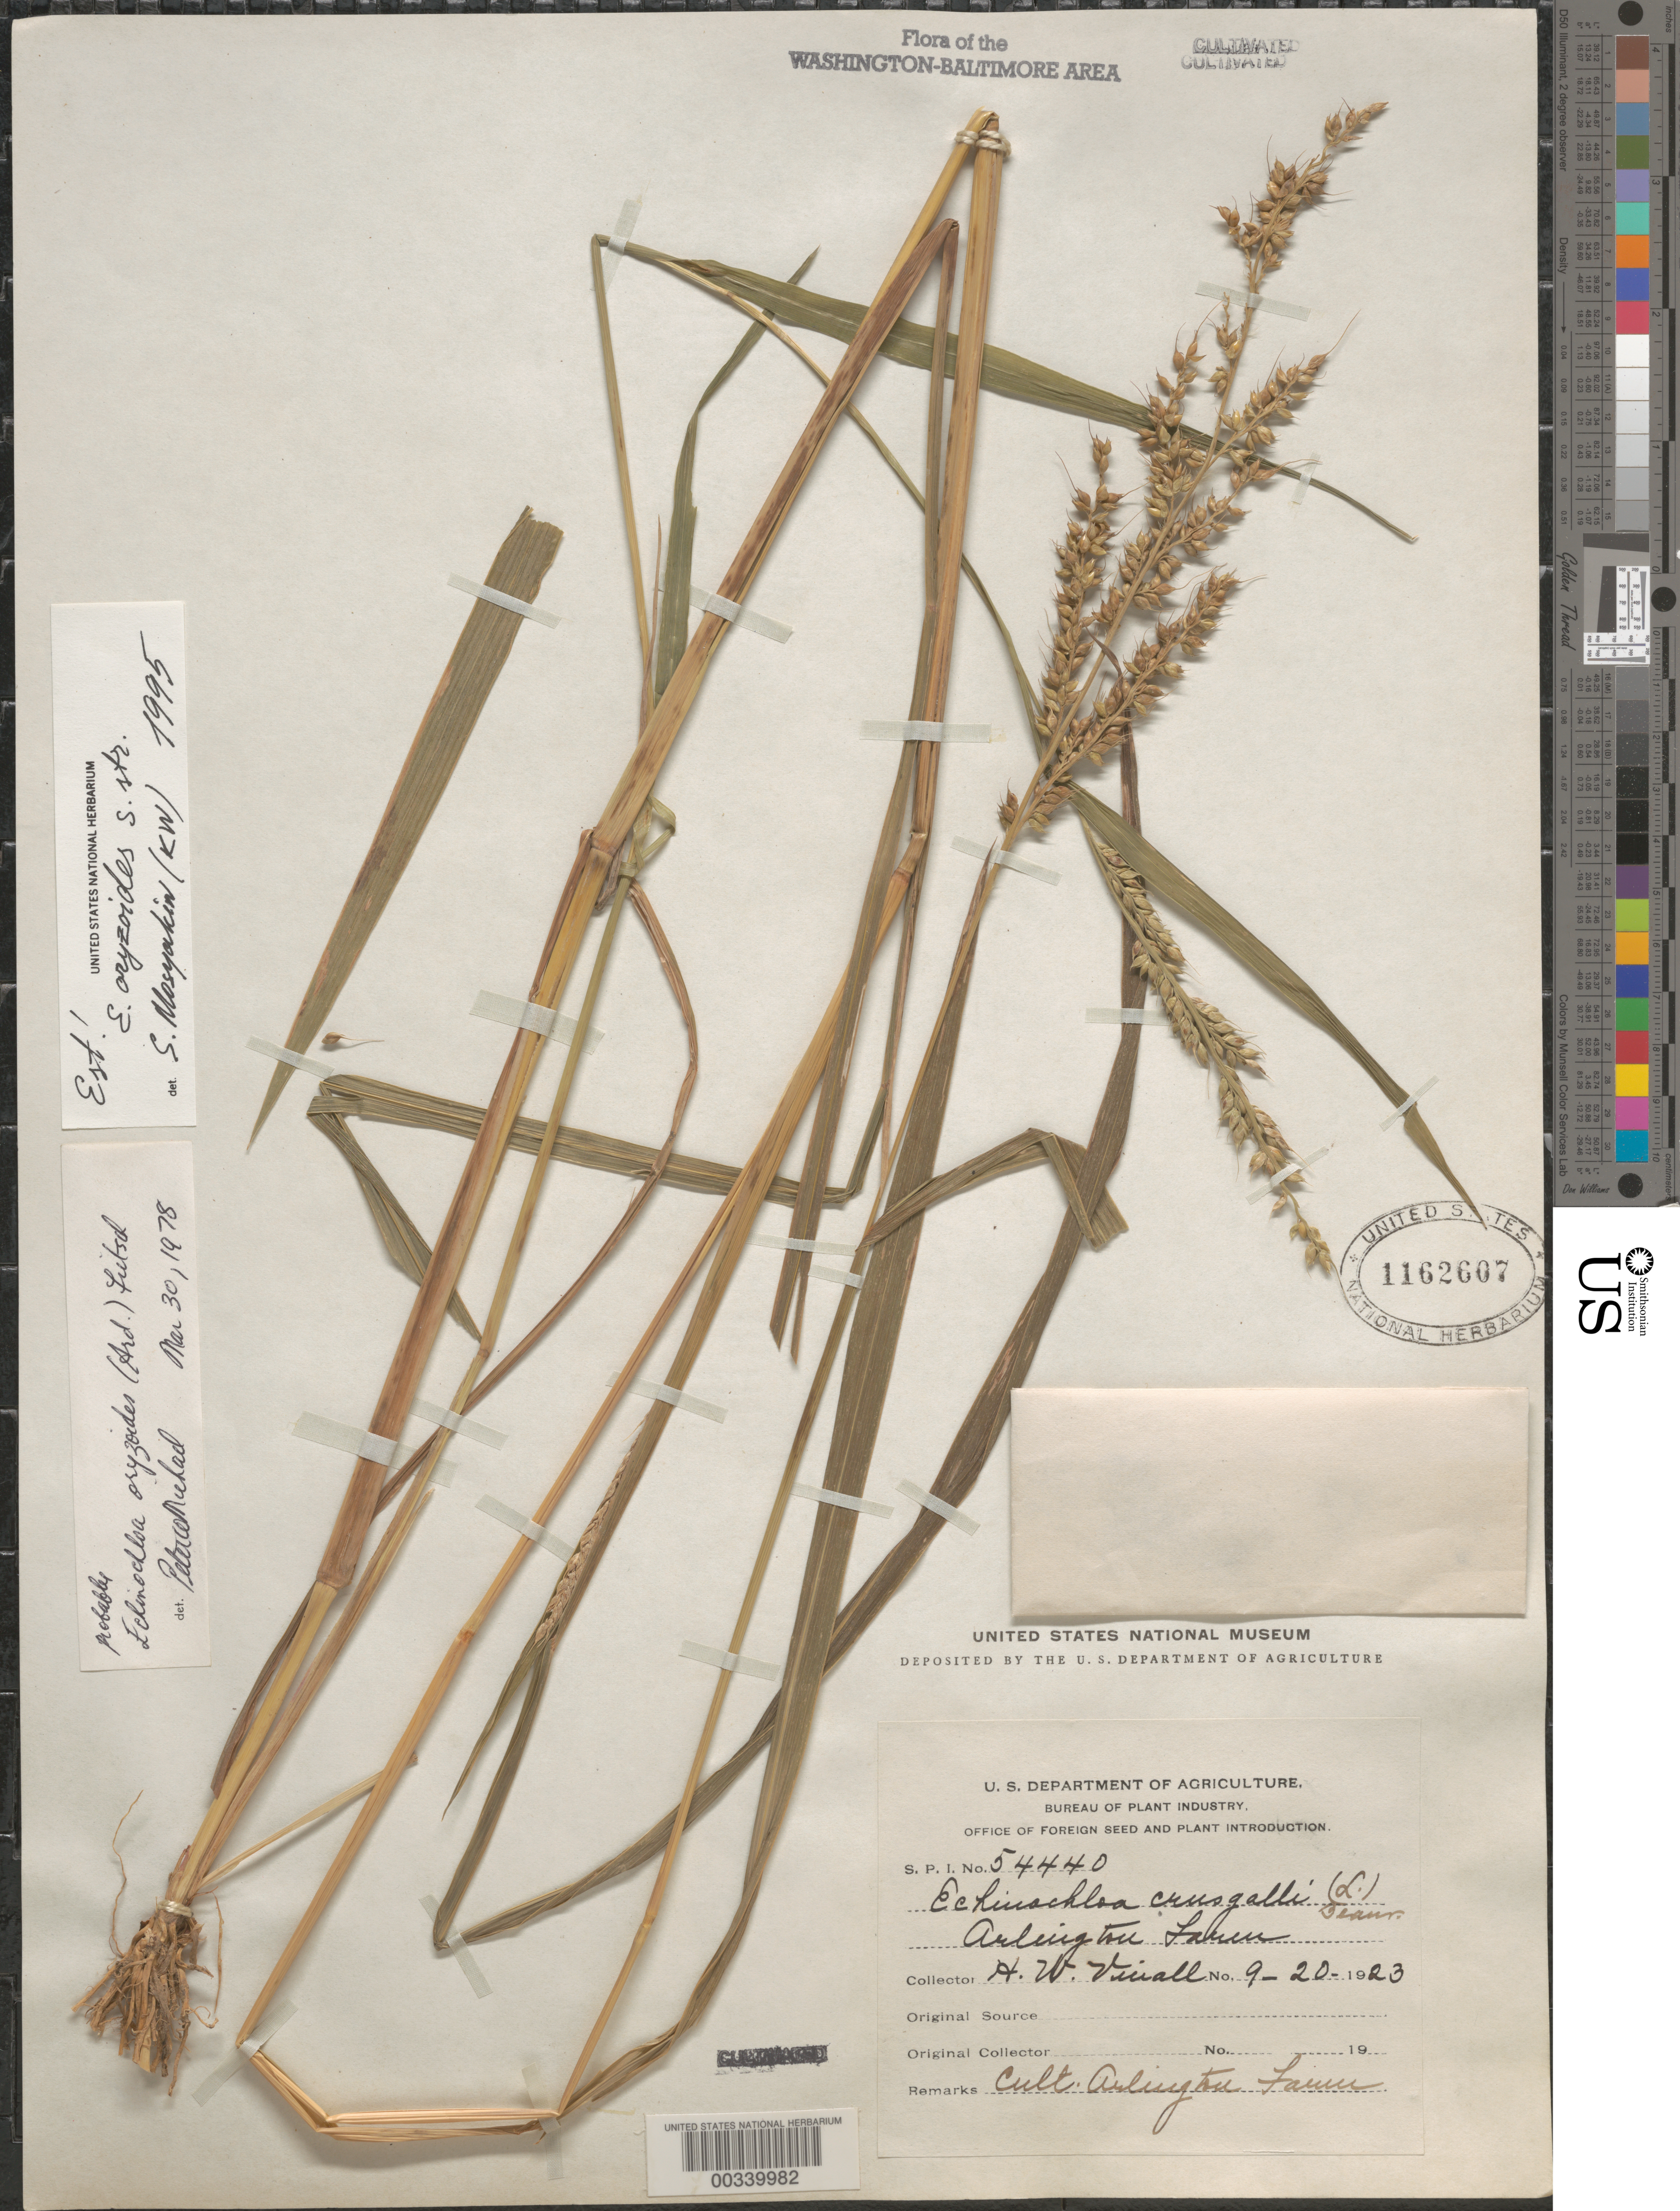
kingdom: Plantae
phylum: Tracheophyta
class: Liliopsida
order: Poales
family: Poaceae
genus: Echinochloa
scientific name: Echinochloa oryzoides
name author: (Ard.) Fritsch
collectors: H. Vinall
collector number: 54440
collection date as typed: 20 Sep 1923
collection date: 1923-09-20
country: United States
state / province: Virginia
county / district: Arlington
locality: Arlington Farm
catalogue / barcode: US 1162607